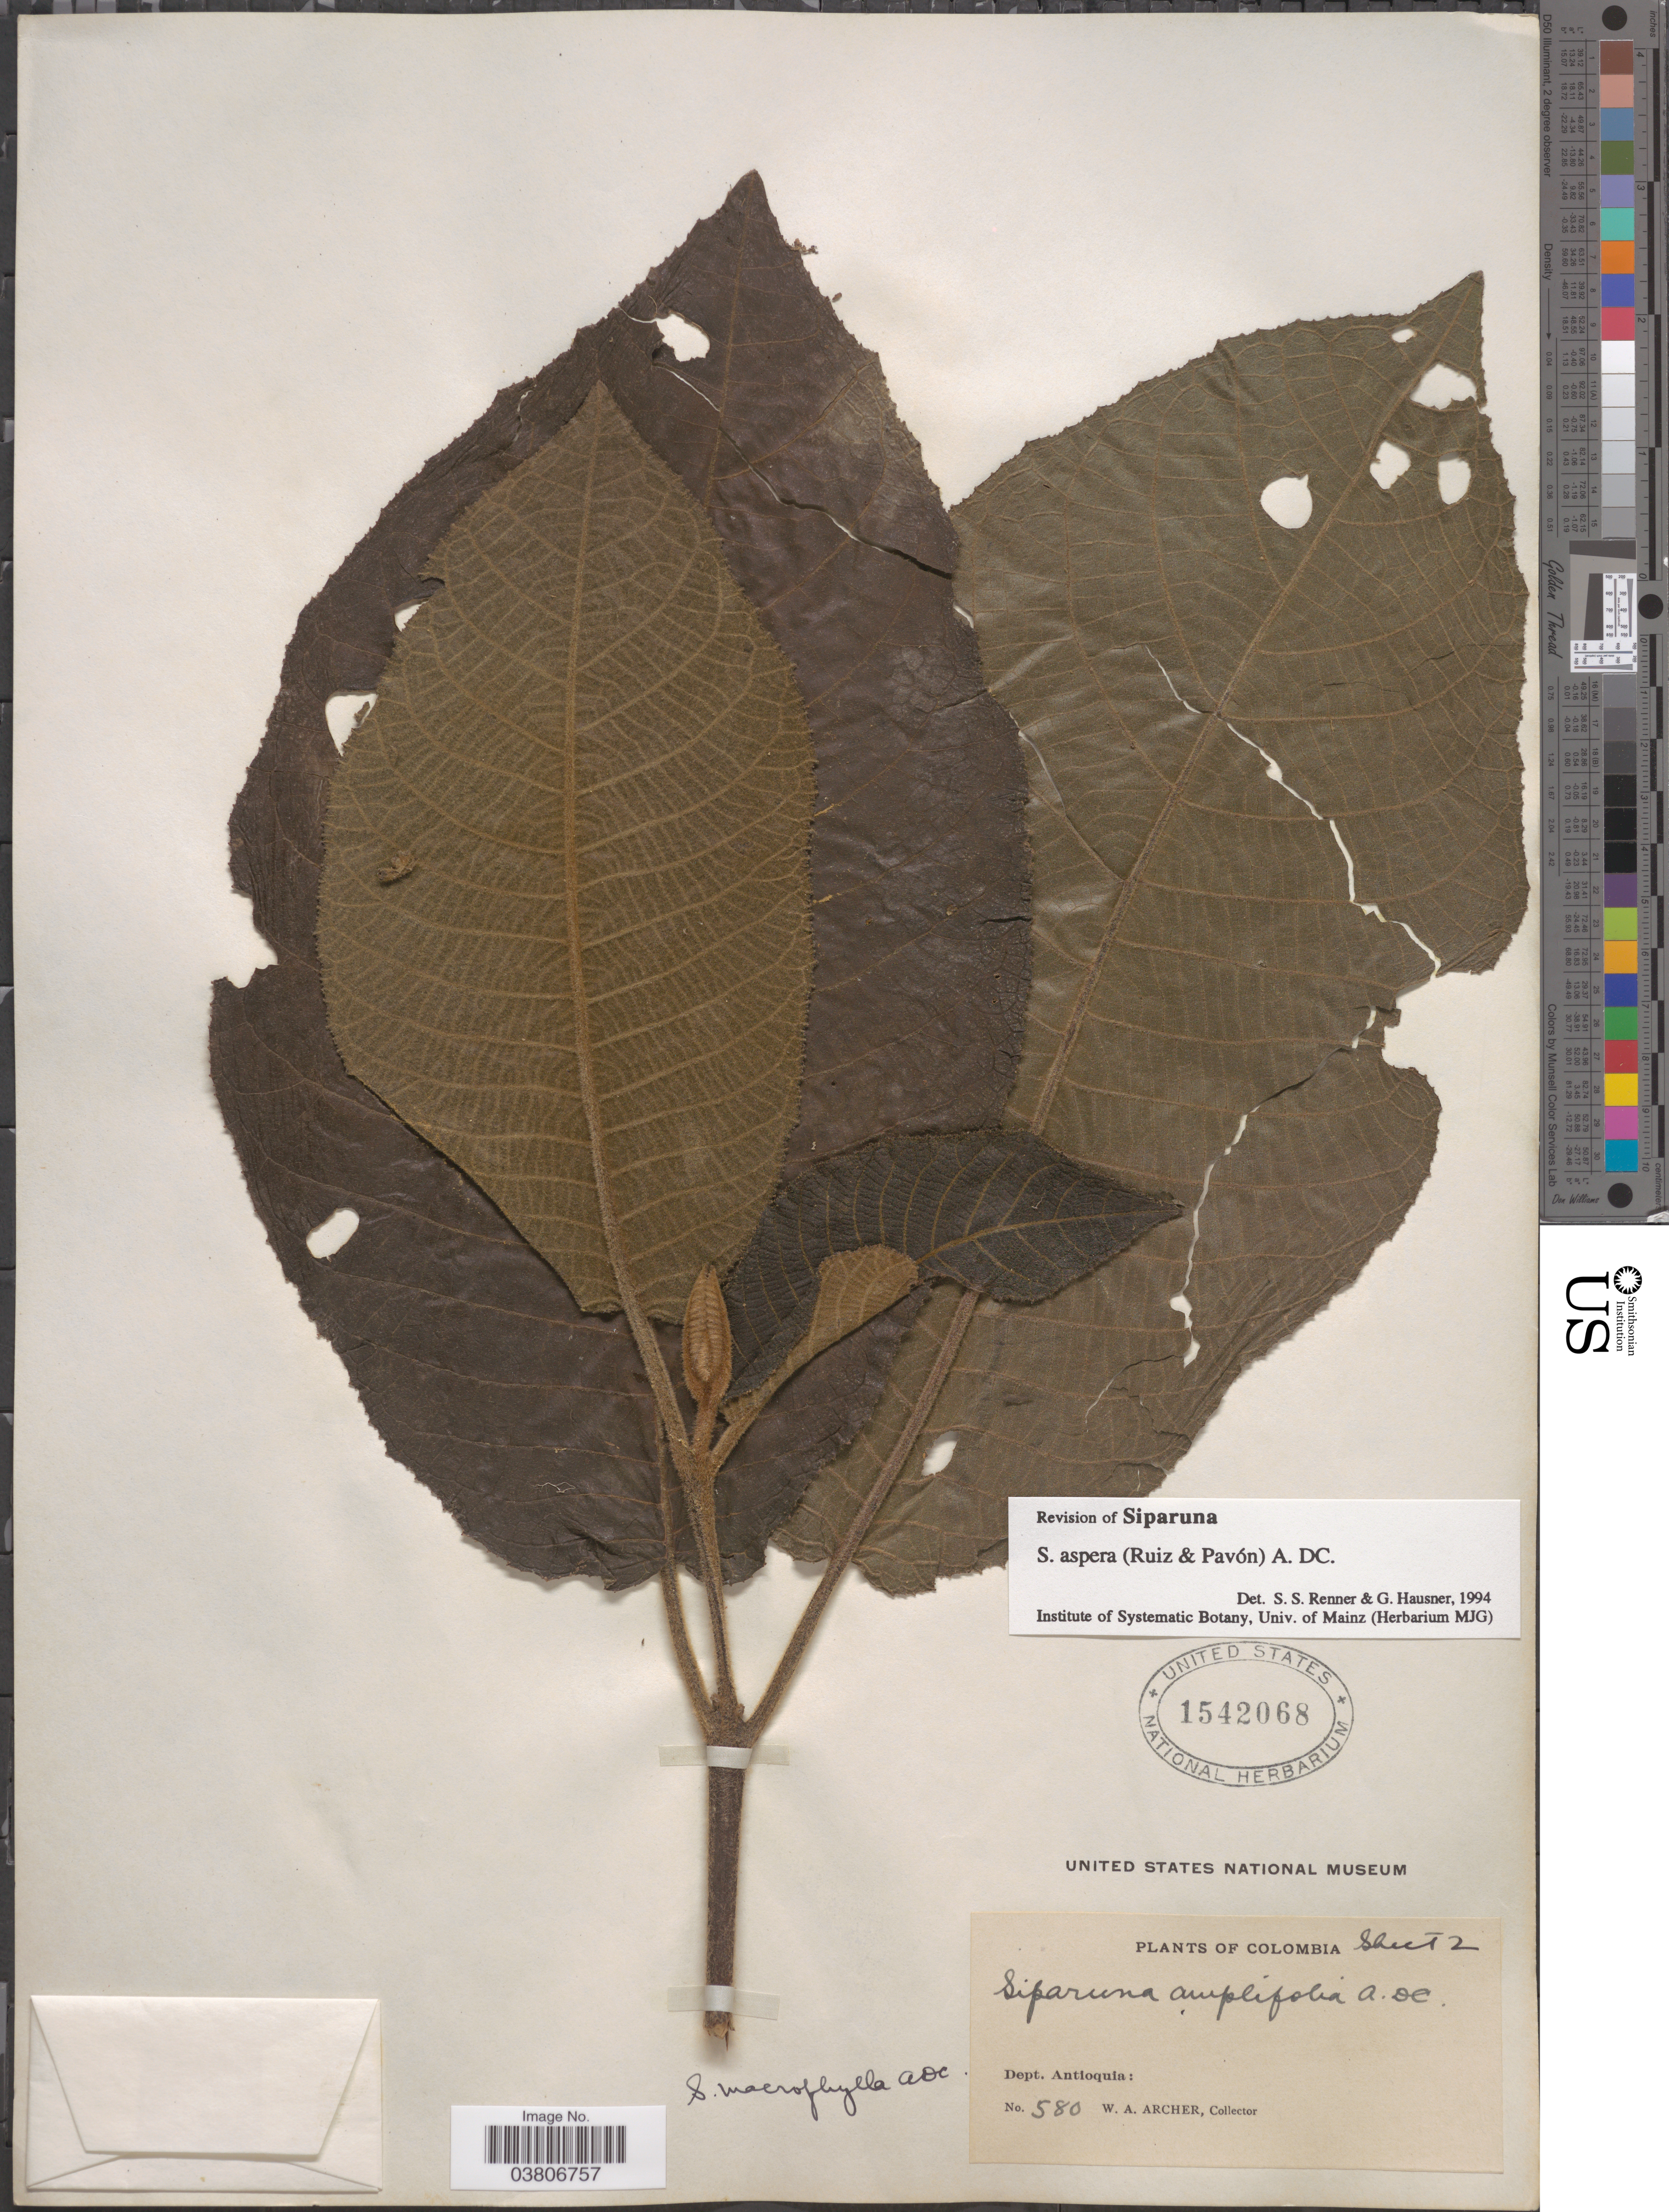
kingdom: Plantae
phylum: Tracheophyta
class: Magnoliopsida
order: Laurales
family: Siparunaceae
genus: Siparuna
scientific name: Siparuna aspera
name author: (Ruiz & Pav.) A. DC.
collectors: W. Archer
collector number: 580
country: Colombia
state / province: Antioquia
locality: Dept. Antioquia.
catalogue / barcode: US 1542068